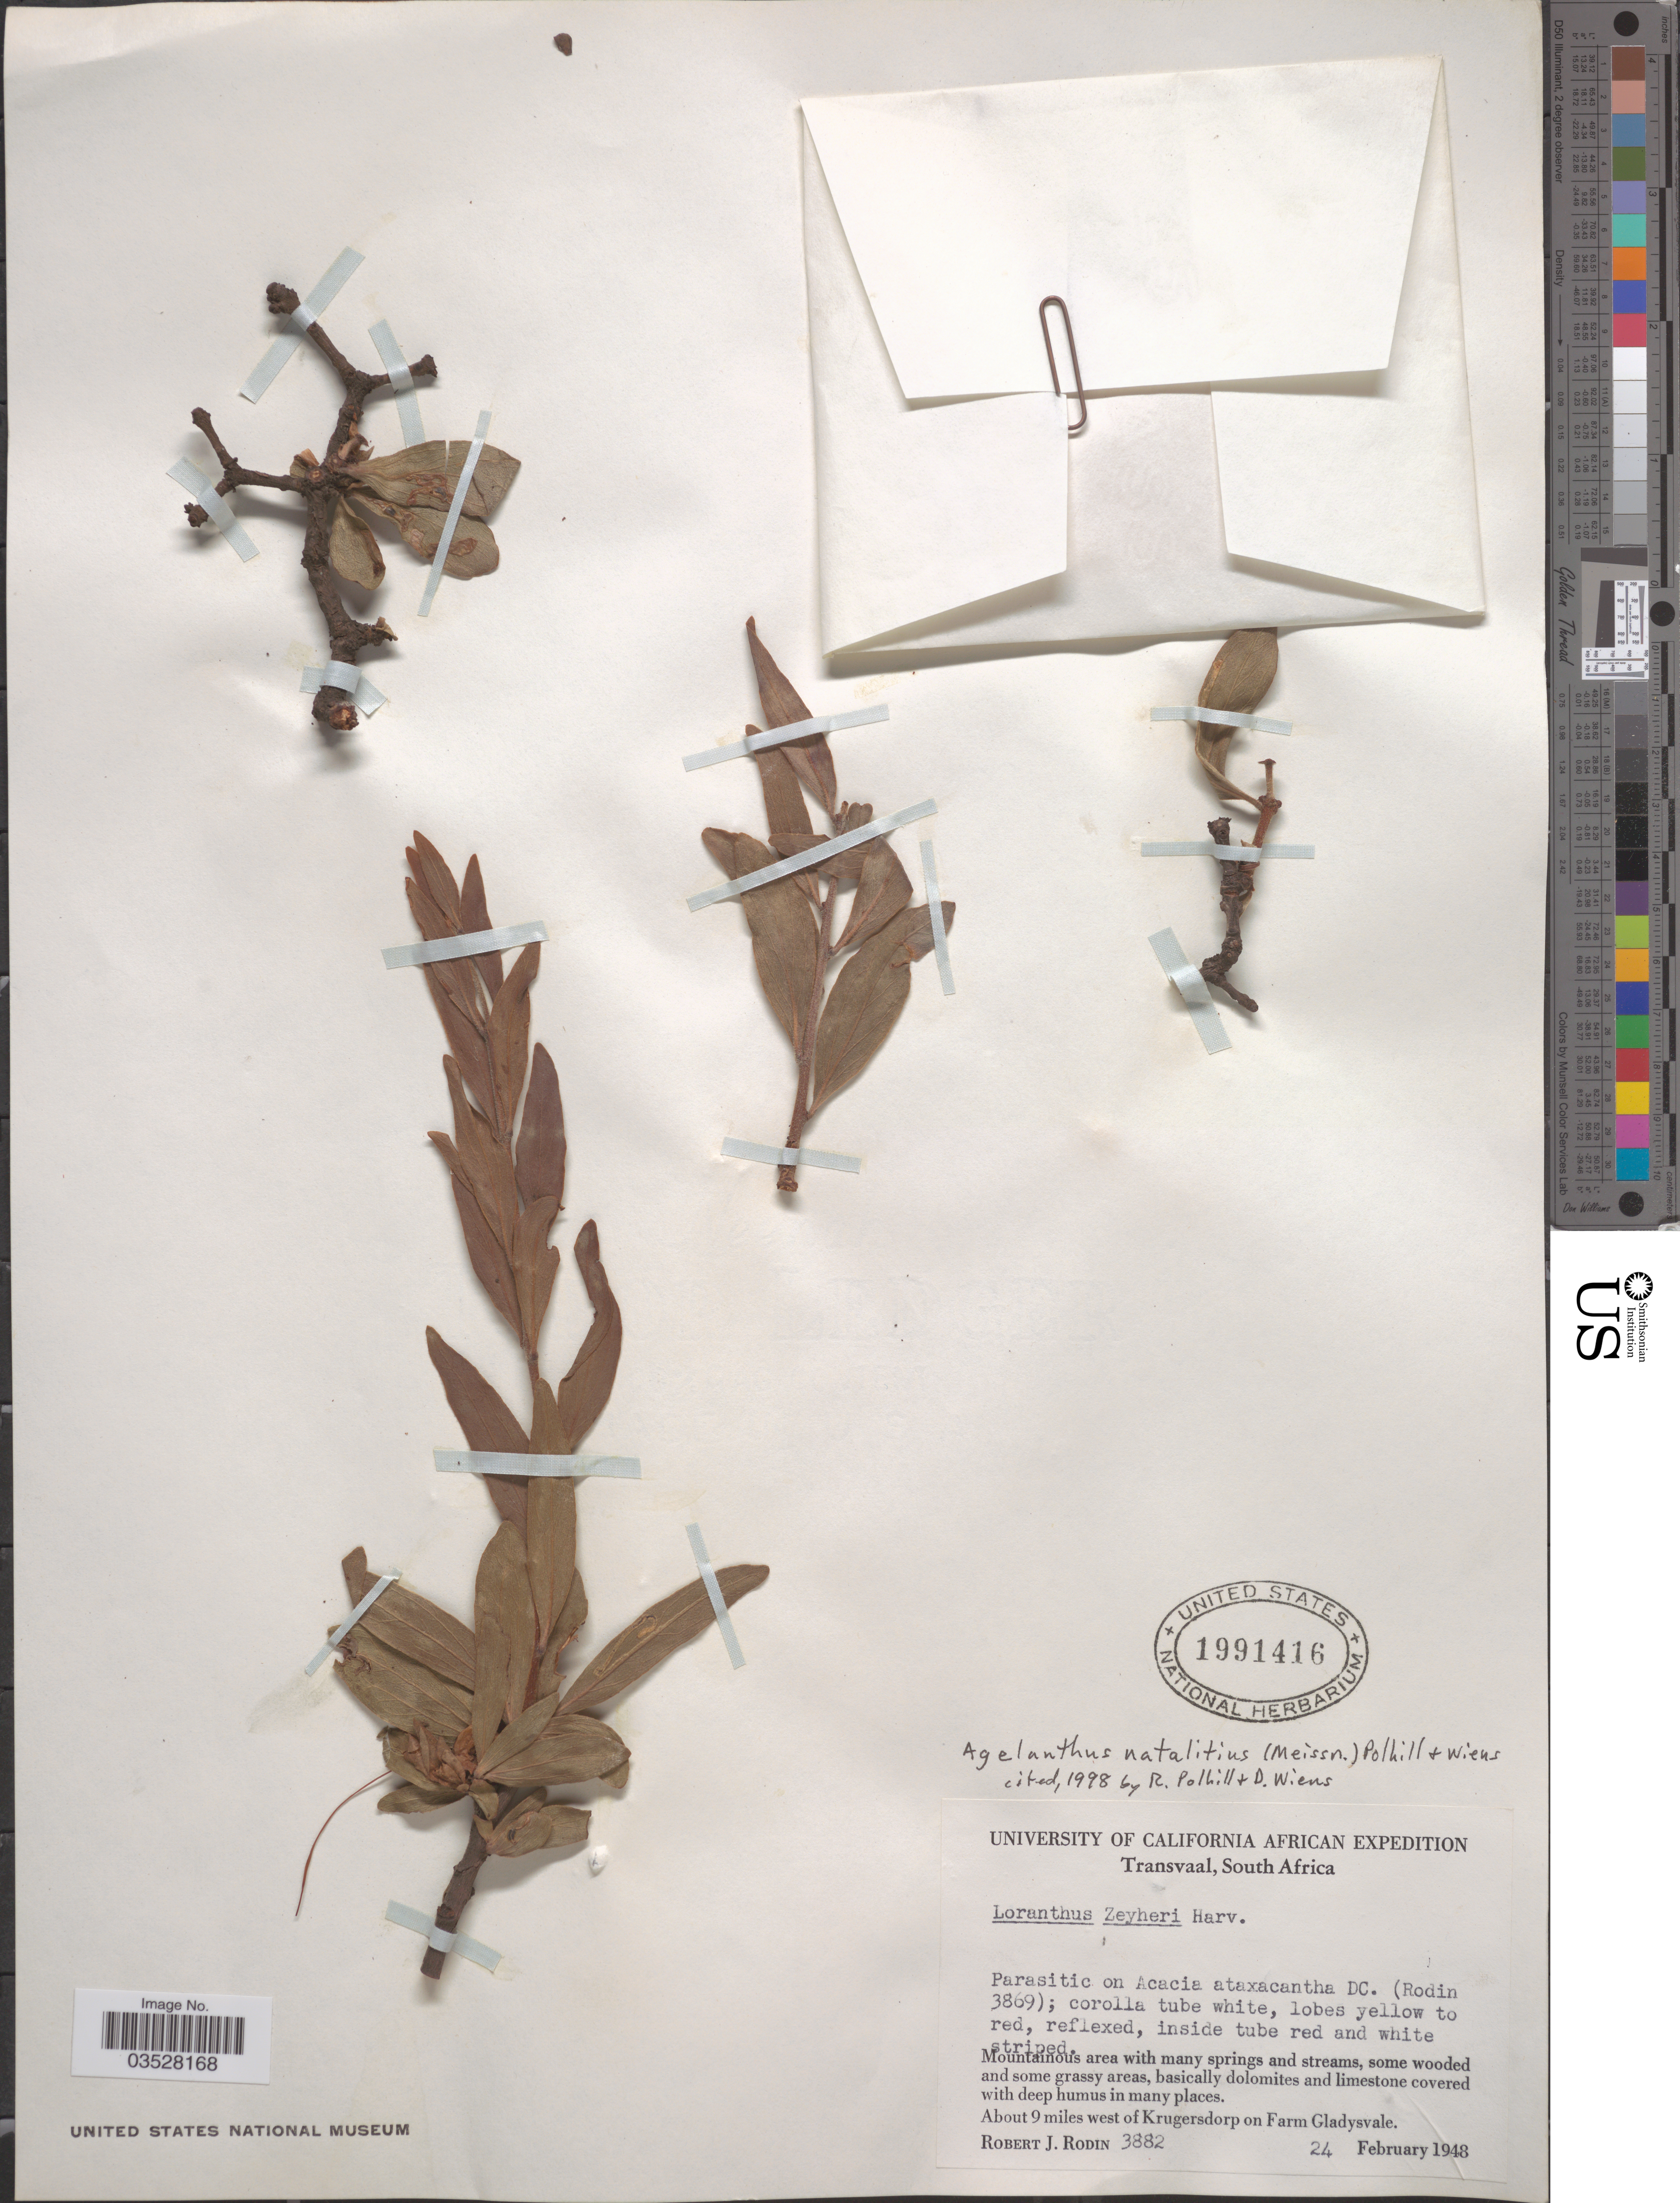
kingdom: Plantae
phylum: Tracheophyta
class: Magnoliopsida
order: Santalales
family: Loranthaceae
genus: Agelanthus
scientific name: Agelanthus natalitius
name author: (Meisn.) Polhill & Wiens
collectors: R. J. Rodin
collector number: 3882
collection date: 1948-02-24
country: South Africa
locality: Transvaal. About 9 miles west of Krugersdorp on Farm Gladysvale.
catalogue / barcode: US 1991416